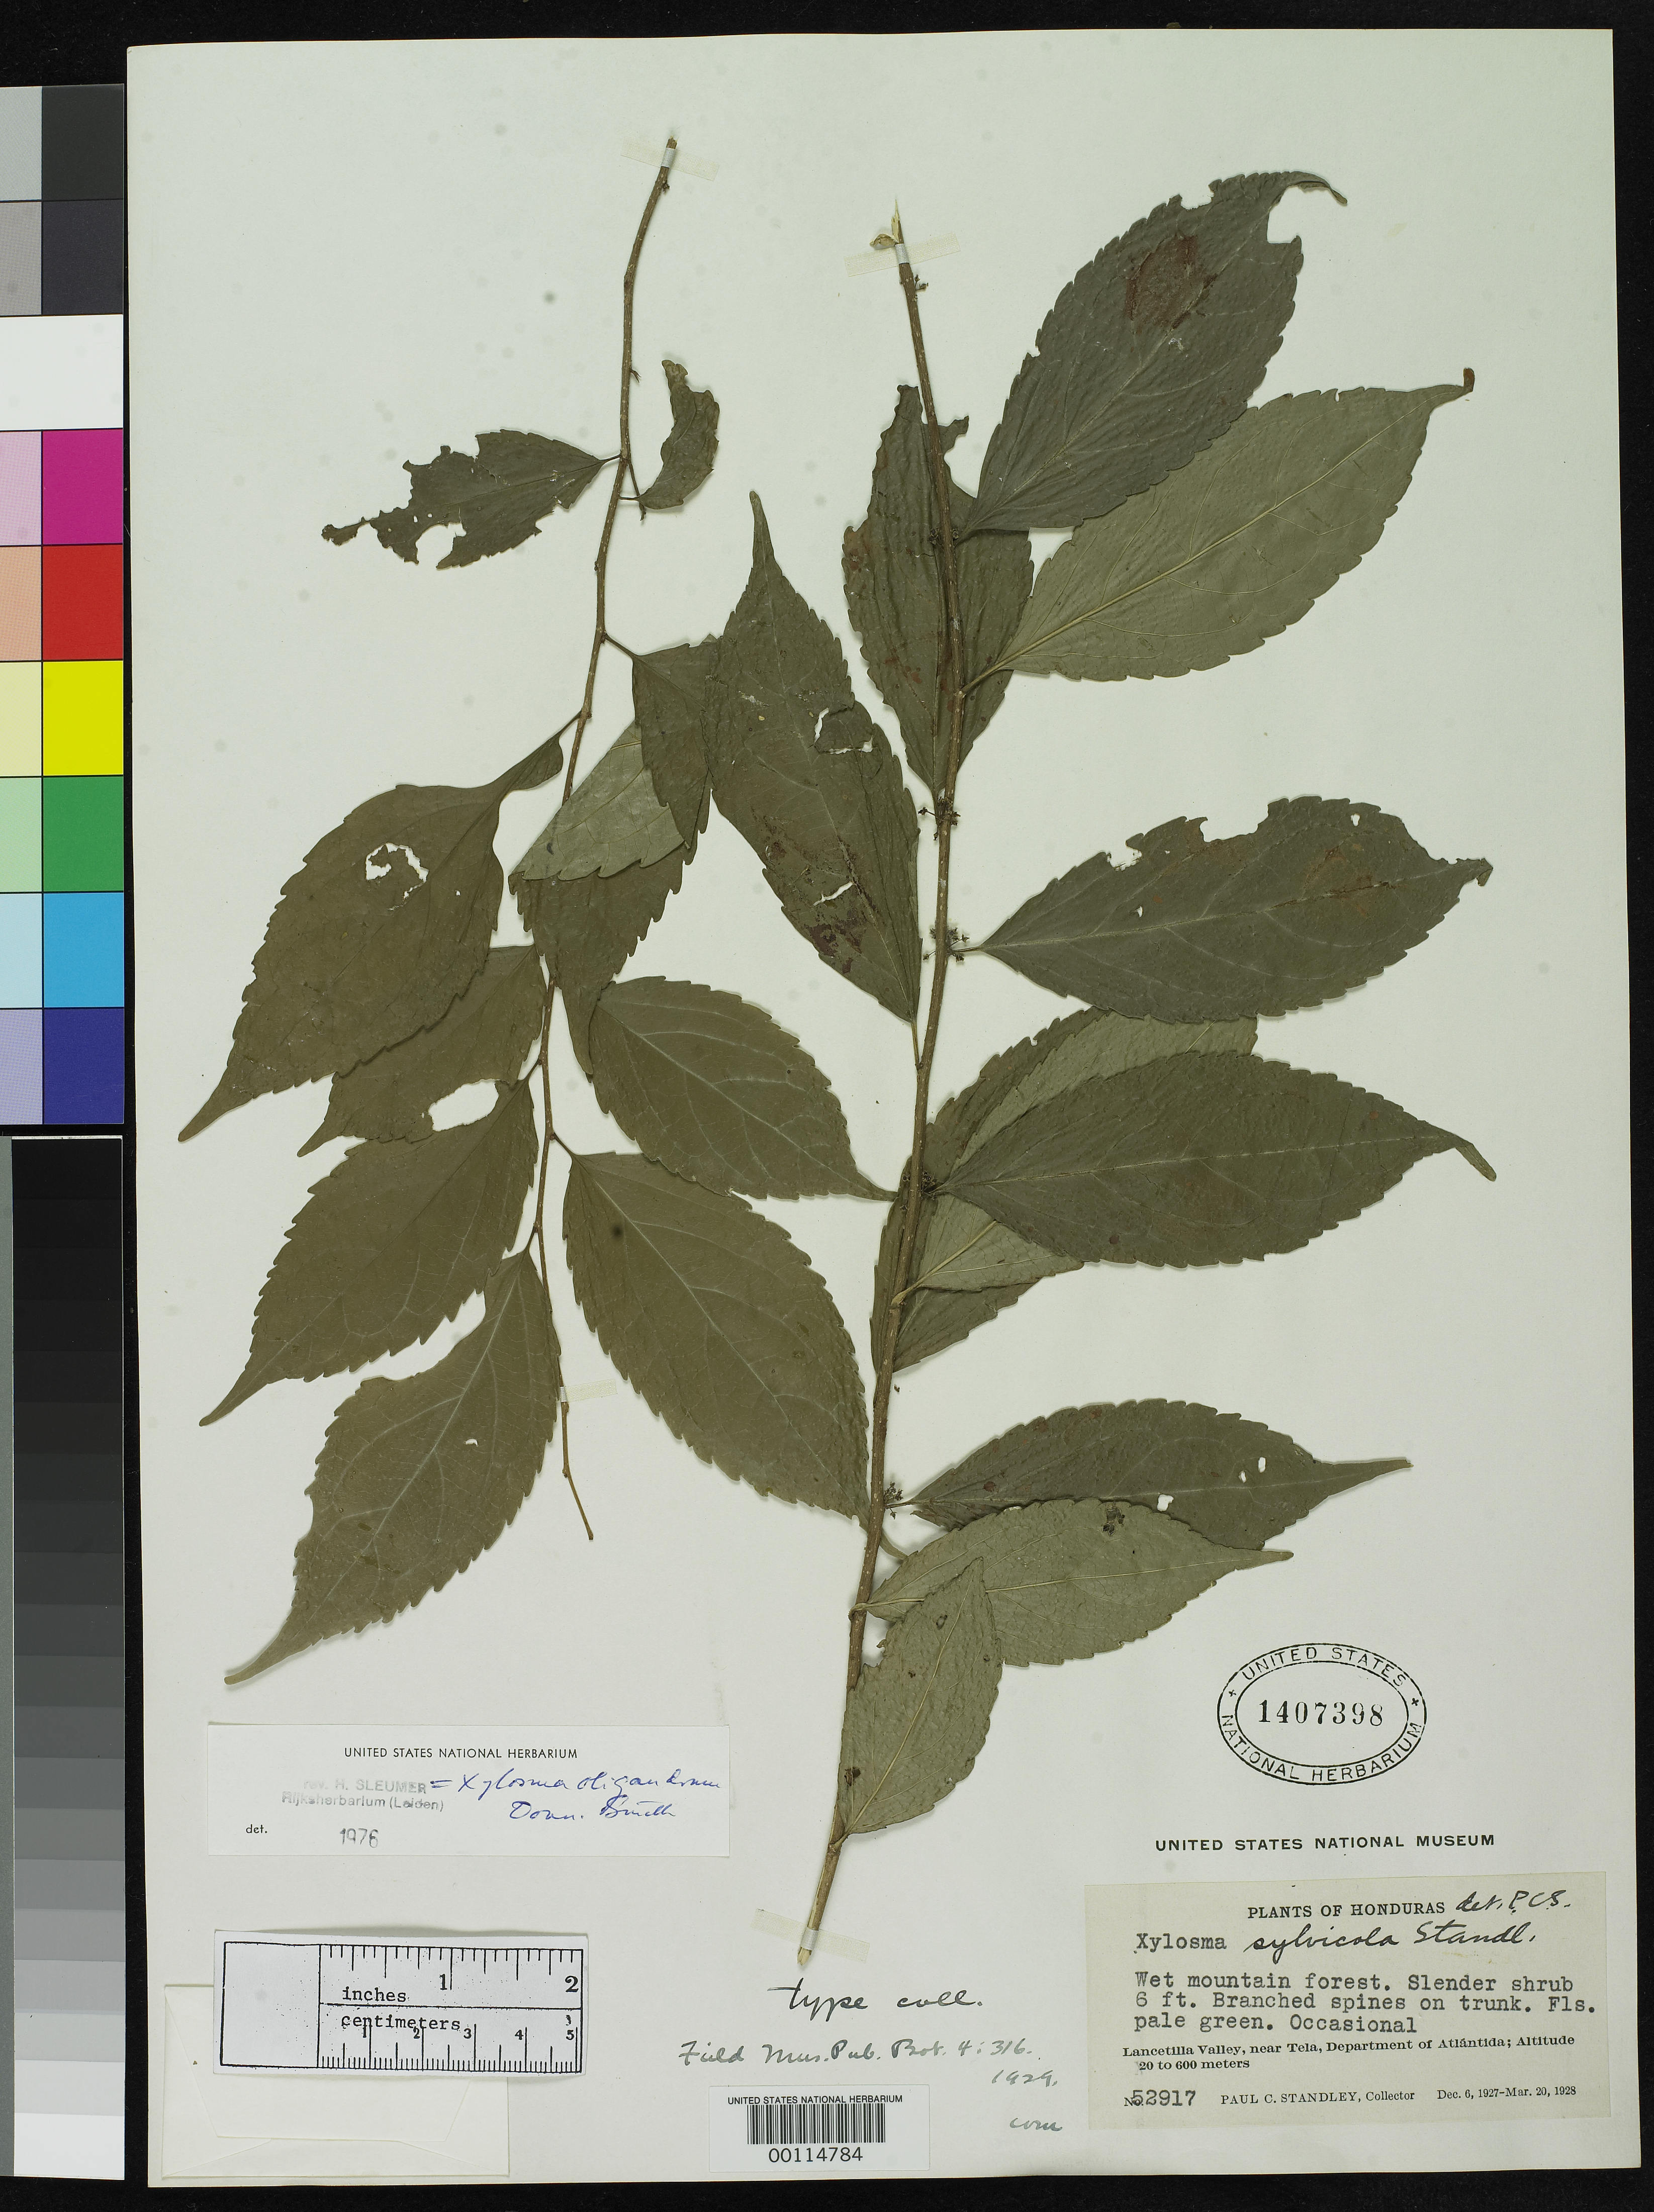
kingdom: Plantae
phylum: Tracheophyta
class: Magnoliopsida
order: Malpighiales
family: Salicaceae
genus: Xylosma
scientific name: Xylosma sylvicola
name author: Standl.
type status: Isotype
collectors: P. C. Standley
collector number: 52917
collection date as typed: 06 Dec 1927 to 20 Mar 1928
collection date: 1927-12-06/1928-03-20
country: Honduras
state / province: Atlántida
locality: Lancetilla Valley, near Tela.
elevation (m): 20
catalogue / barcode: US 1407398